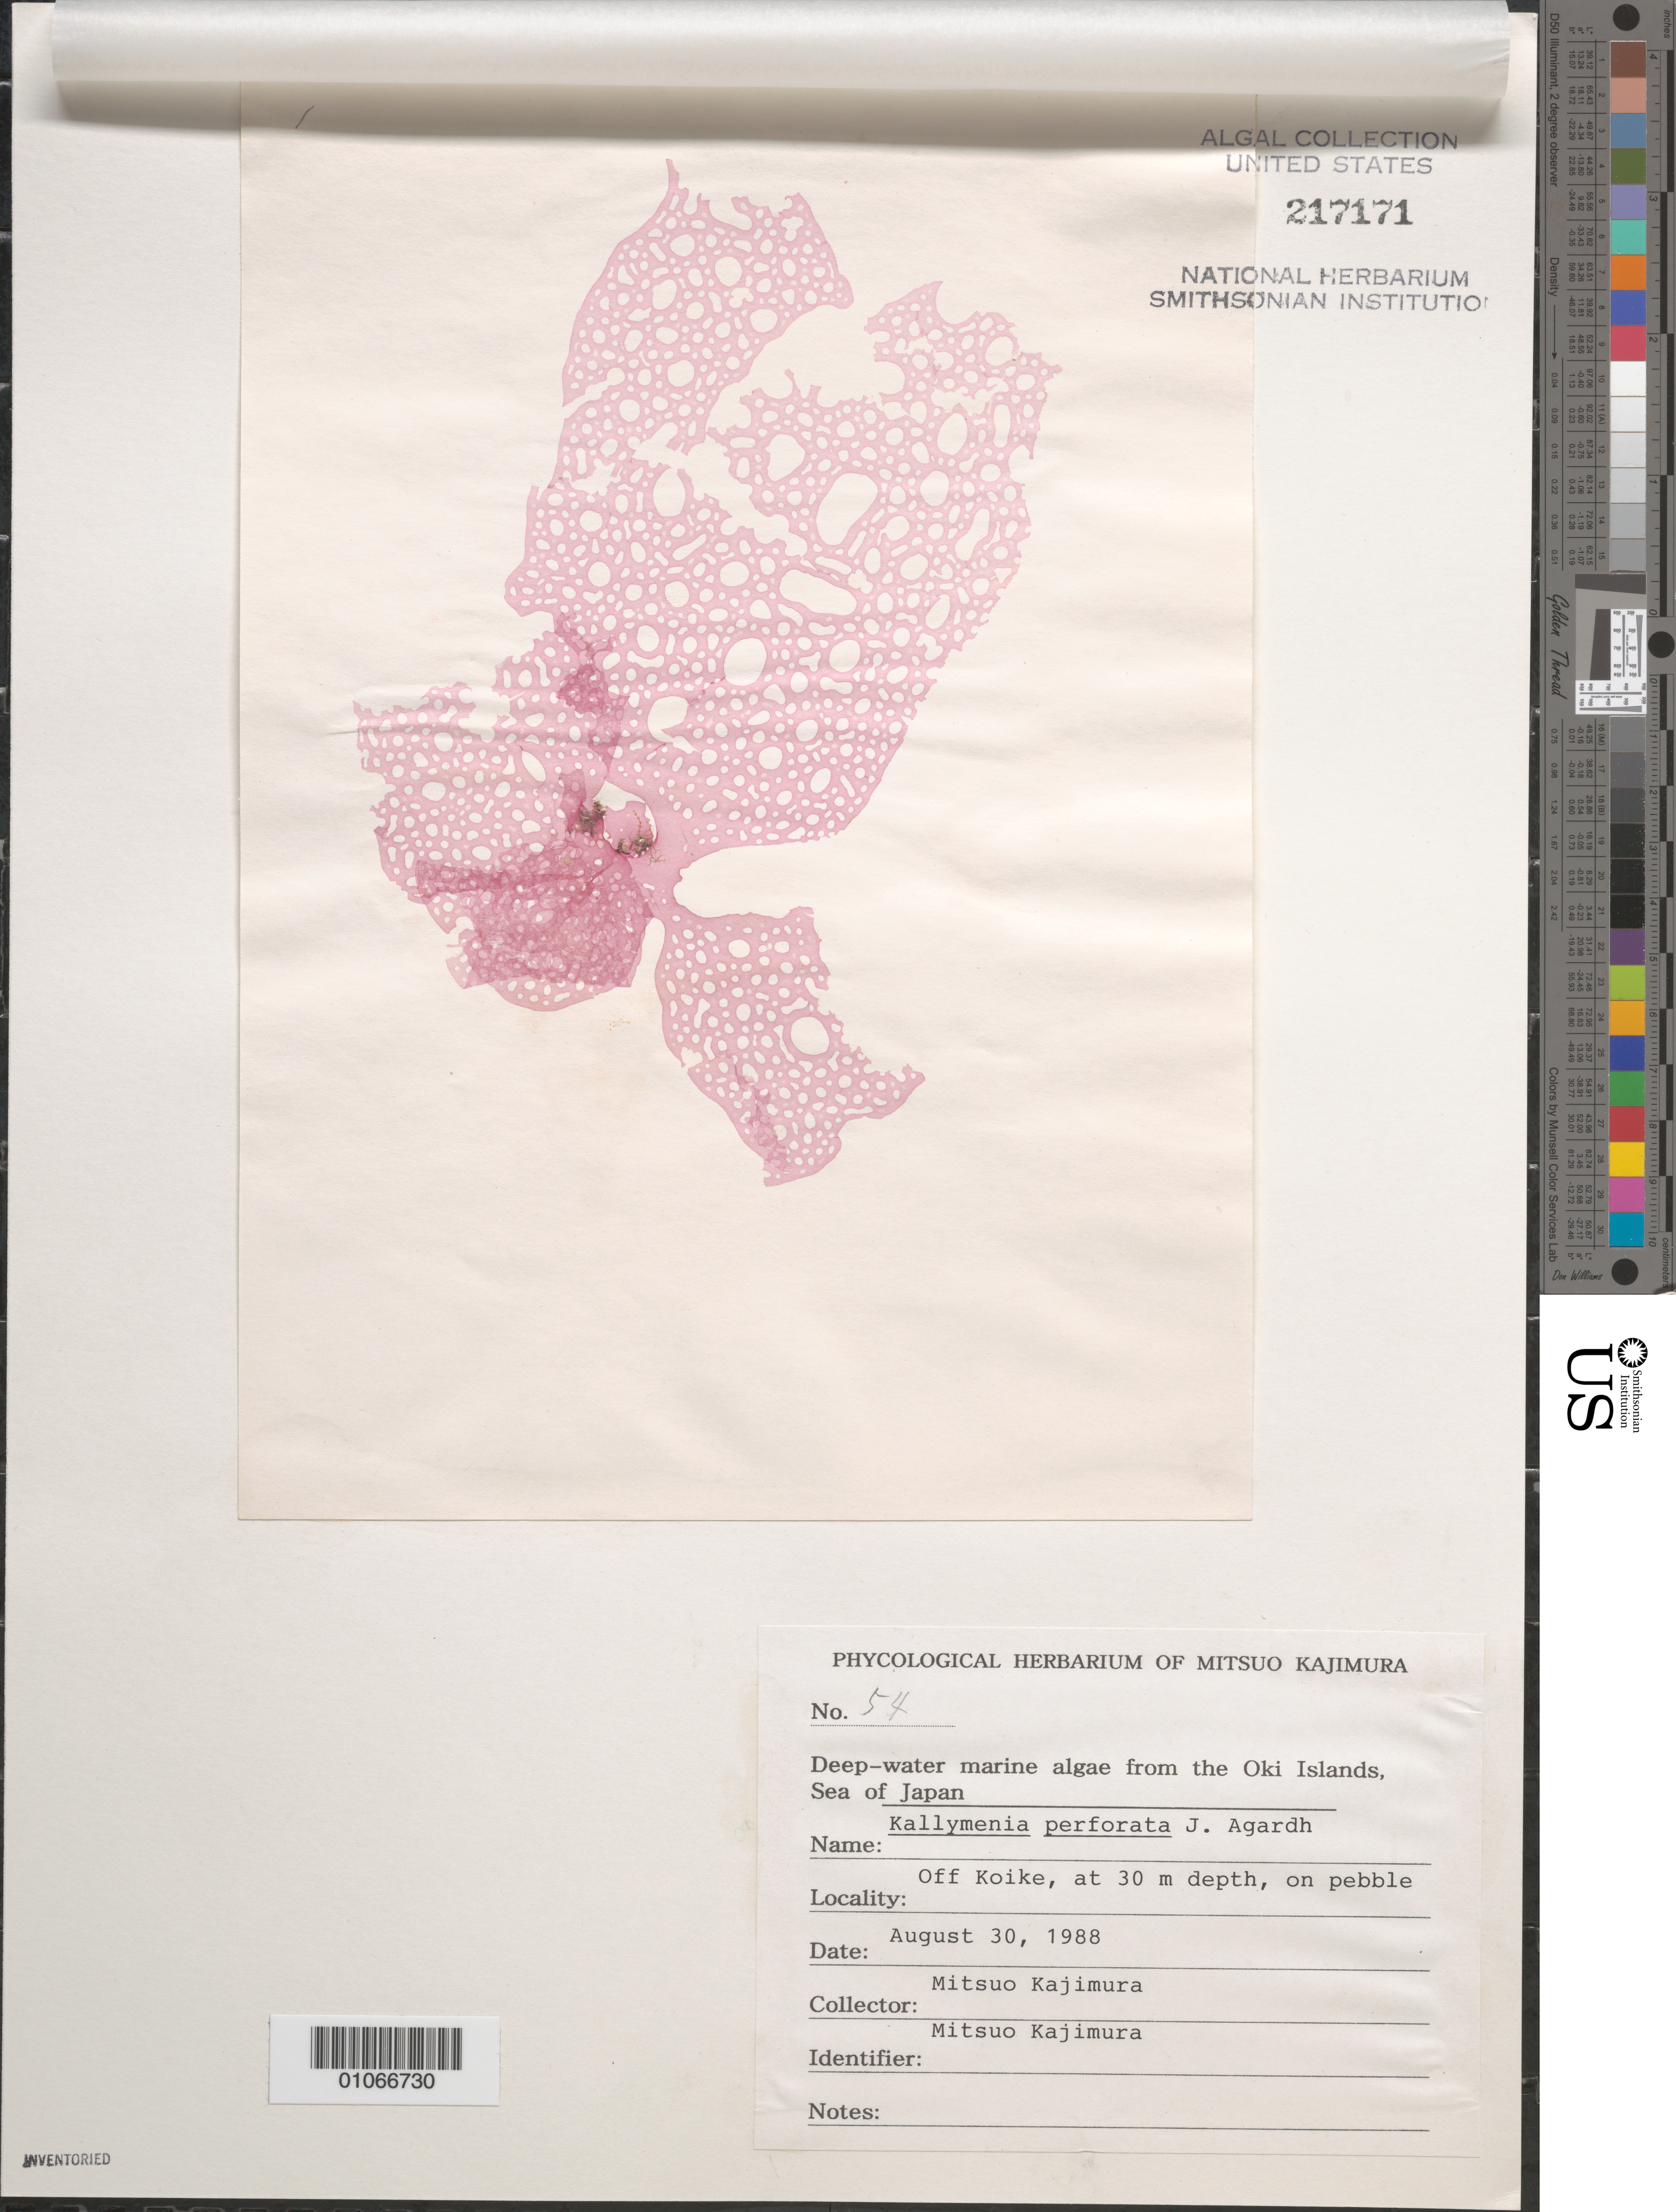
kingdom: Plantae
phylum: Rhodophyta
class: Florideophyceae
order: Gigartinales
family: Kallymeniaceae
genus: Kallymenia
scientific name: Kallymenia perforata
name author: J. Agardh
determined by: Kajimura, Mitsuo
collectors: M. Kajimura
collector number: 54 & specimen 1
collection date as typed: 30 Aug 1988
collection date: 1988-08-30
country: Japan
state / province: Simane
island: Oki Is.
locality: Off Koike, Sea of Japan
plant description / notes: Phycologial Herbarium of Mitsuo Kajimura, Deep-water marine algae from the Oki Islands, Sea of Japan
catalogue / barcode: US 217171